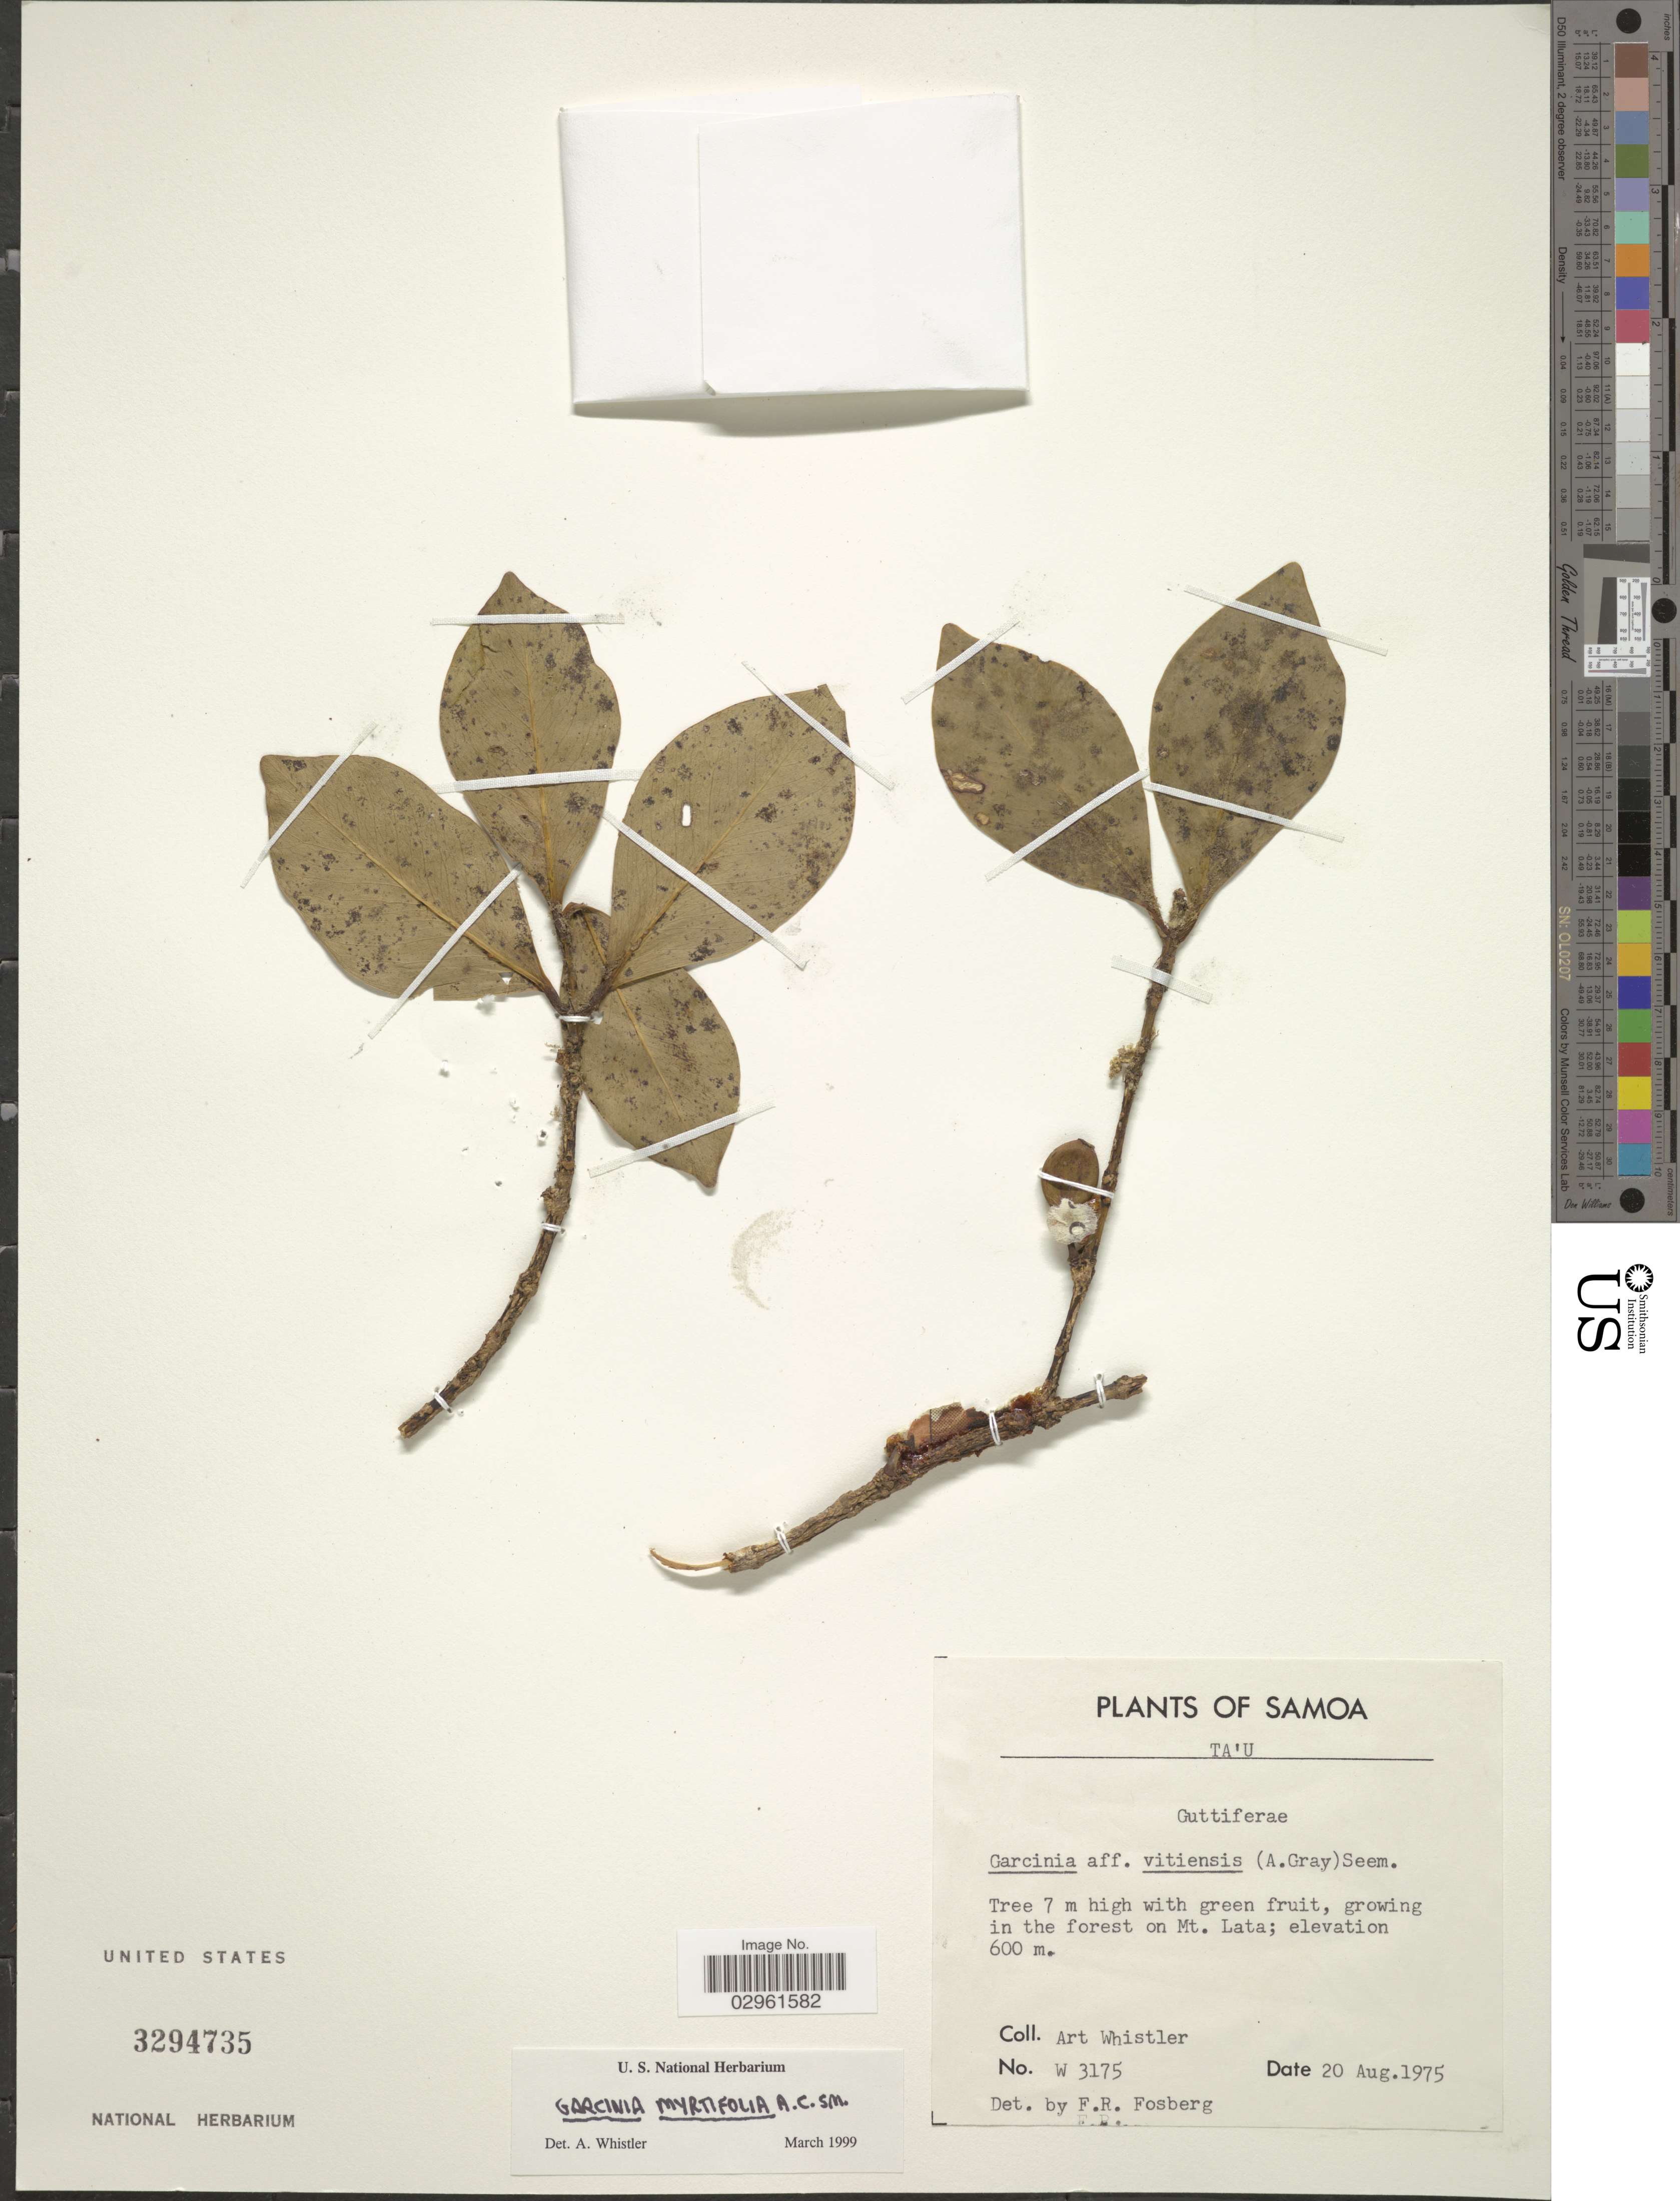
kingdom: Plantae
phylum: Tracheophyta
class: Magnoliopsida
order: Malpighiales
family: Clusiaceae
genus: Garcinia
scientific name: Garcinia myrtifolia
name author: A.C. Sm.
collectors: A. Whistler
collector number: W3175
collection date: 1975-08-20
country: American Samoa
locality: Samoa. Ta'u. In the forest on Mt. Lala.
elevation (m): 600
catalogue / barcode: US 3294735